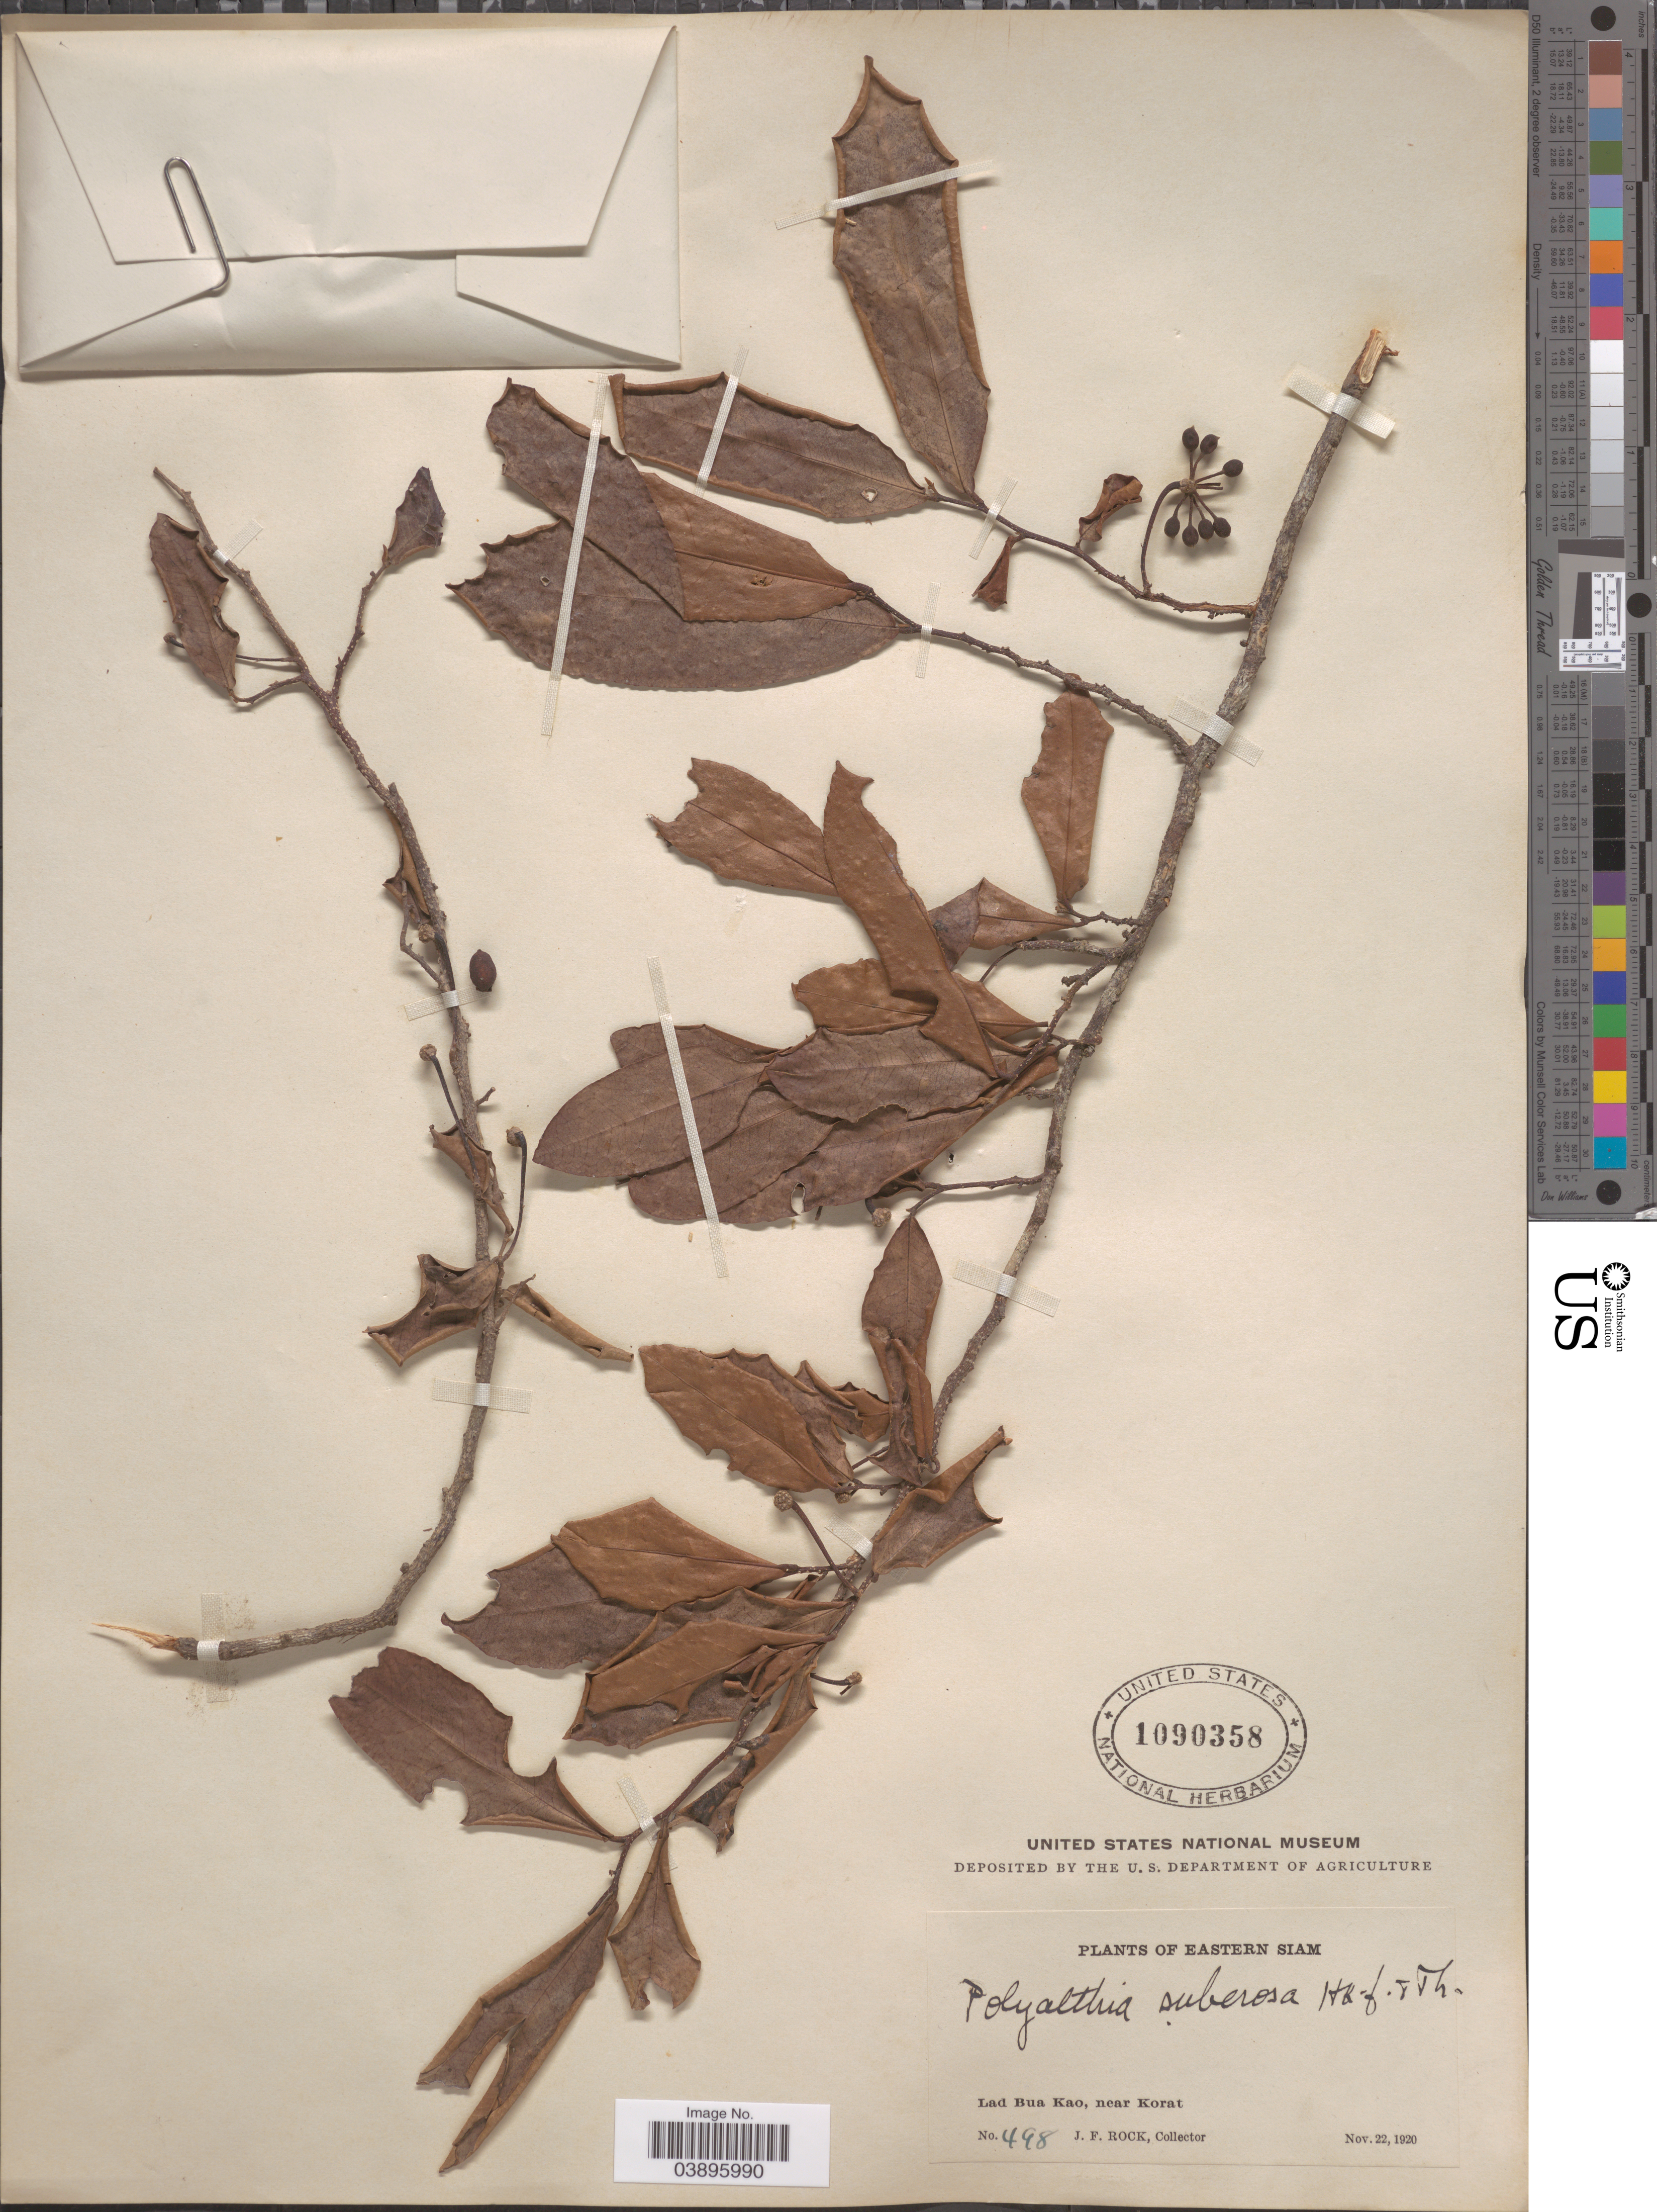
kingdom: Plantae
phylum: Tracheophyta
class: Magnoliopsida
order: Magnoliales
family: Annonaceae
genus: Polyalthia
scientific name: Polyalthia suberosa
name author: (Roxb.) Thwaites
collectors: J. Rock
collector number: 498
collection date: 1920-11-22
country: Thailand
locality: Eastern Siam. Lad Bua Kao, near Korat.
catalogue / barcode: US 1090358